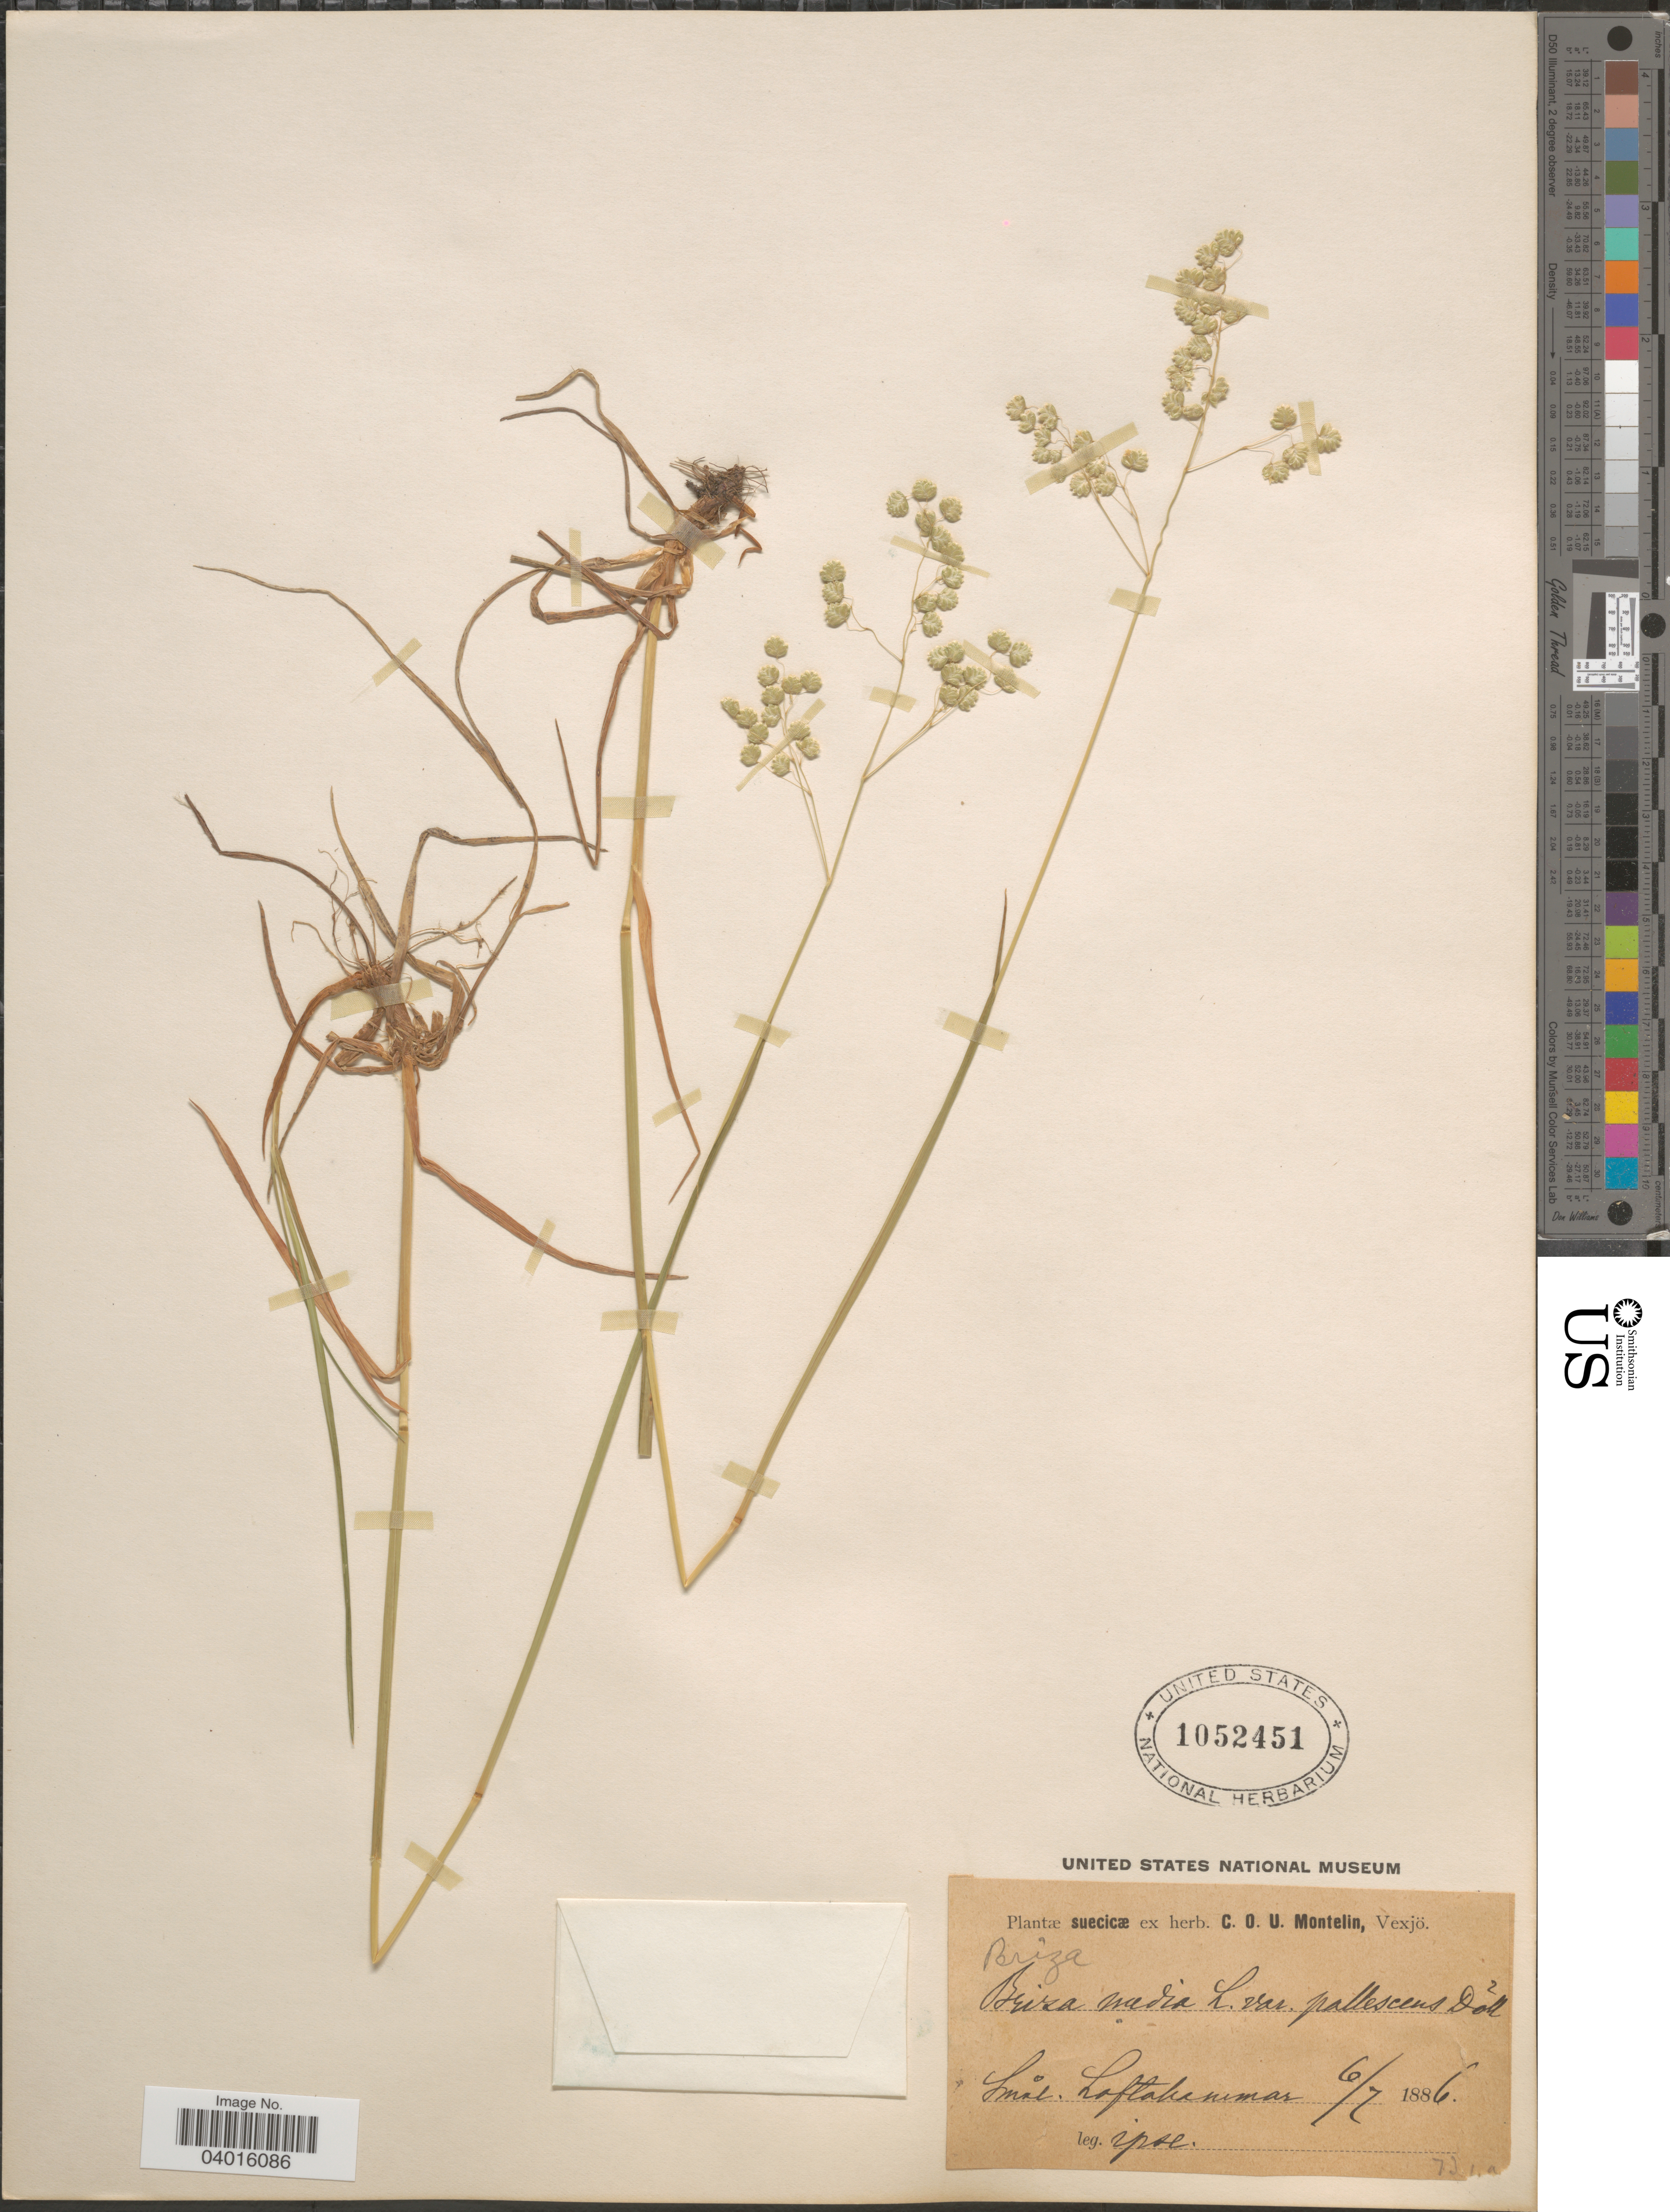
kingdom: Plantae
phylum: Tracheophyta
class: Liliopsida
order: Poales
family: Poaceae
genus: Briza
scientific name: Briza media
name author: L.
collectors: C. Montelin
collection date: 1886-07-06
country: Sweden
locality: Suecicæ. Smål. Loftahammar.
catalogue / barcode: US 1052451